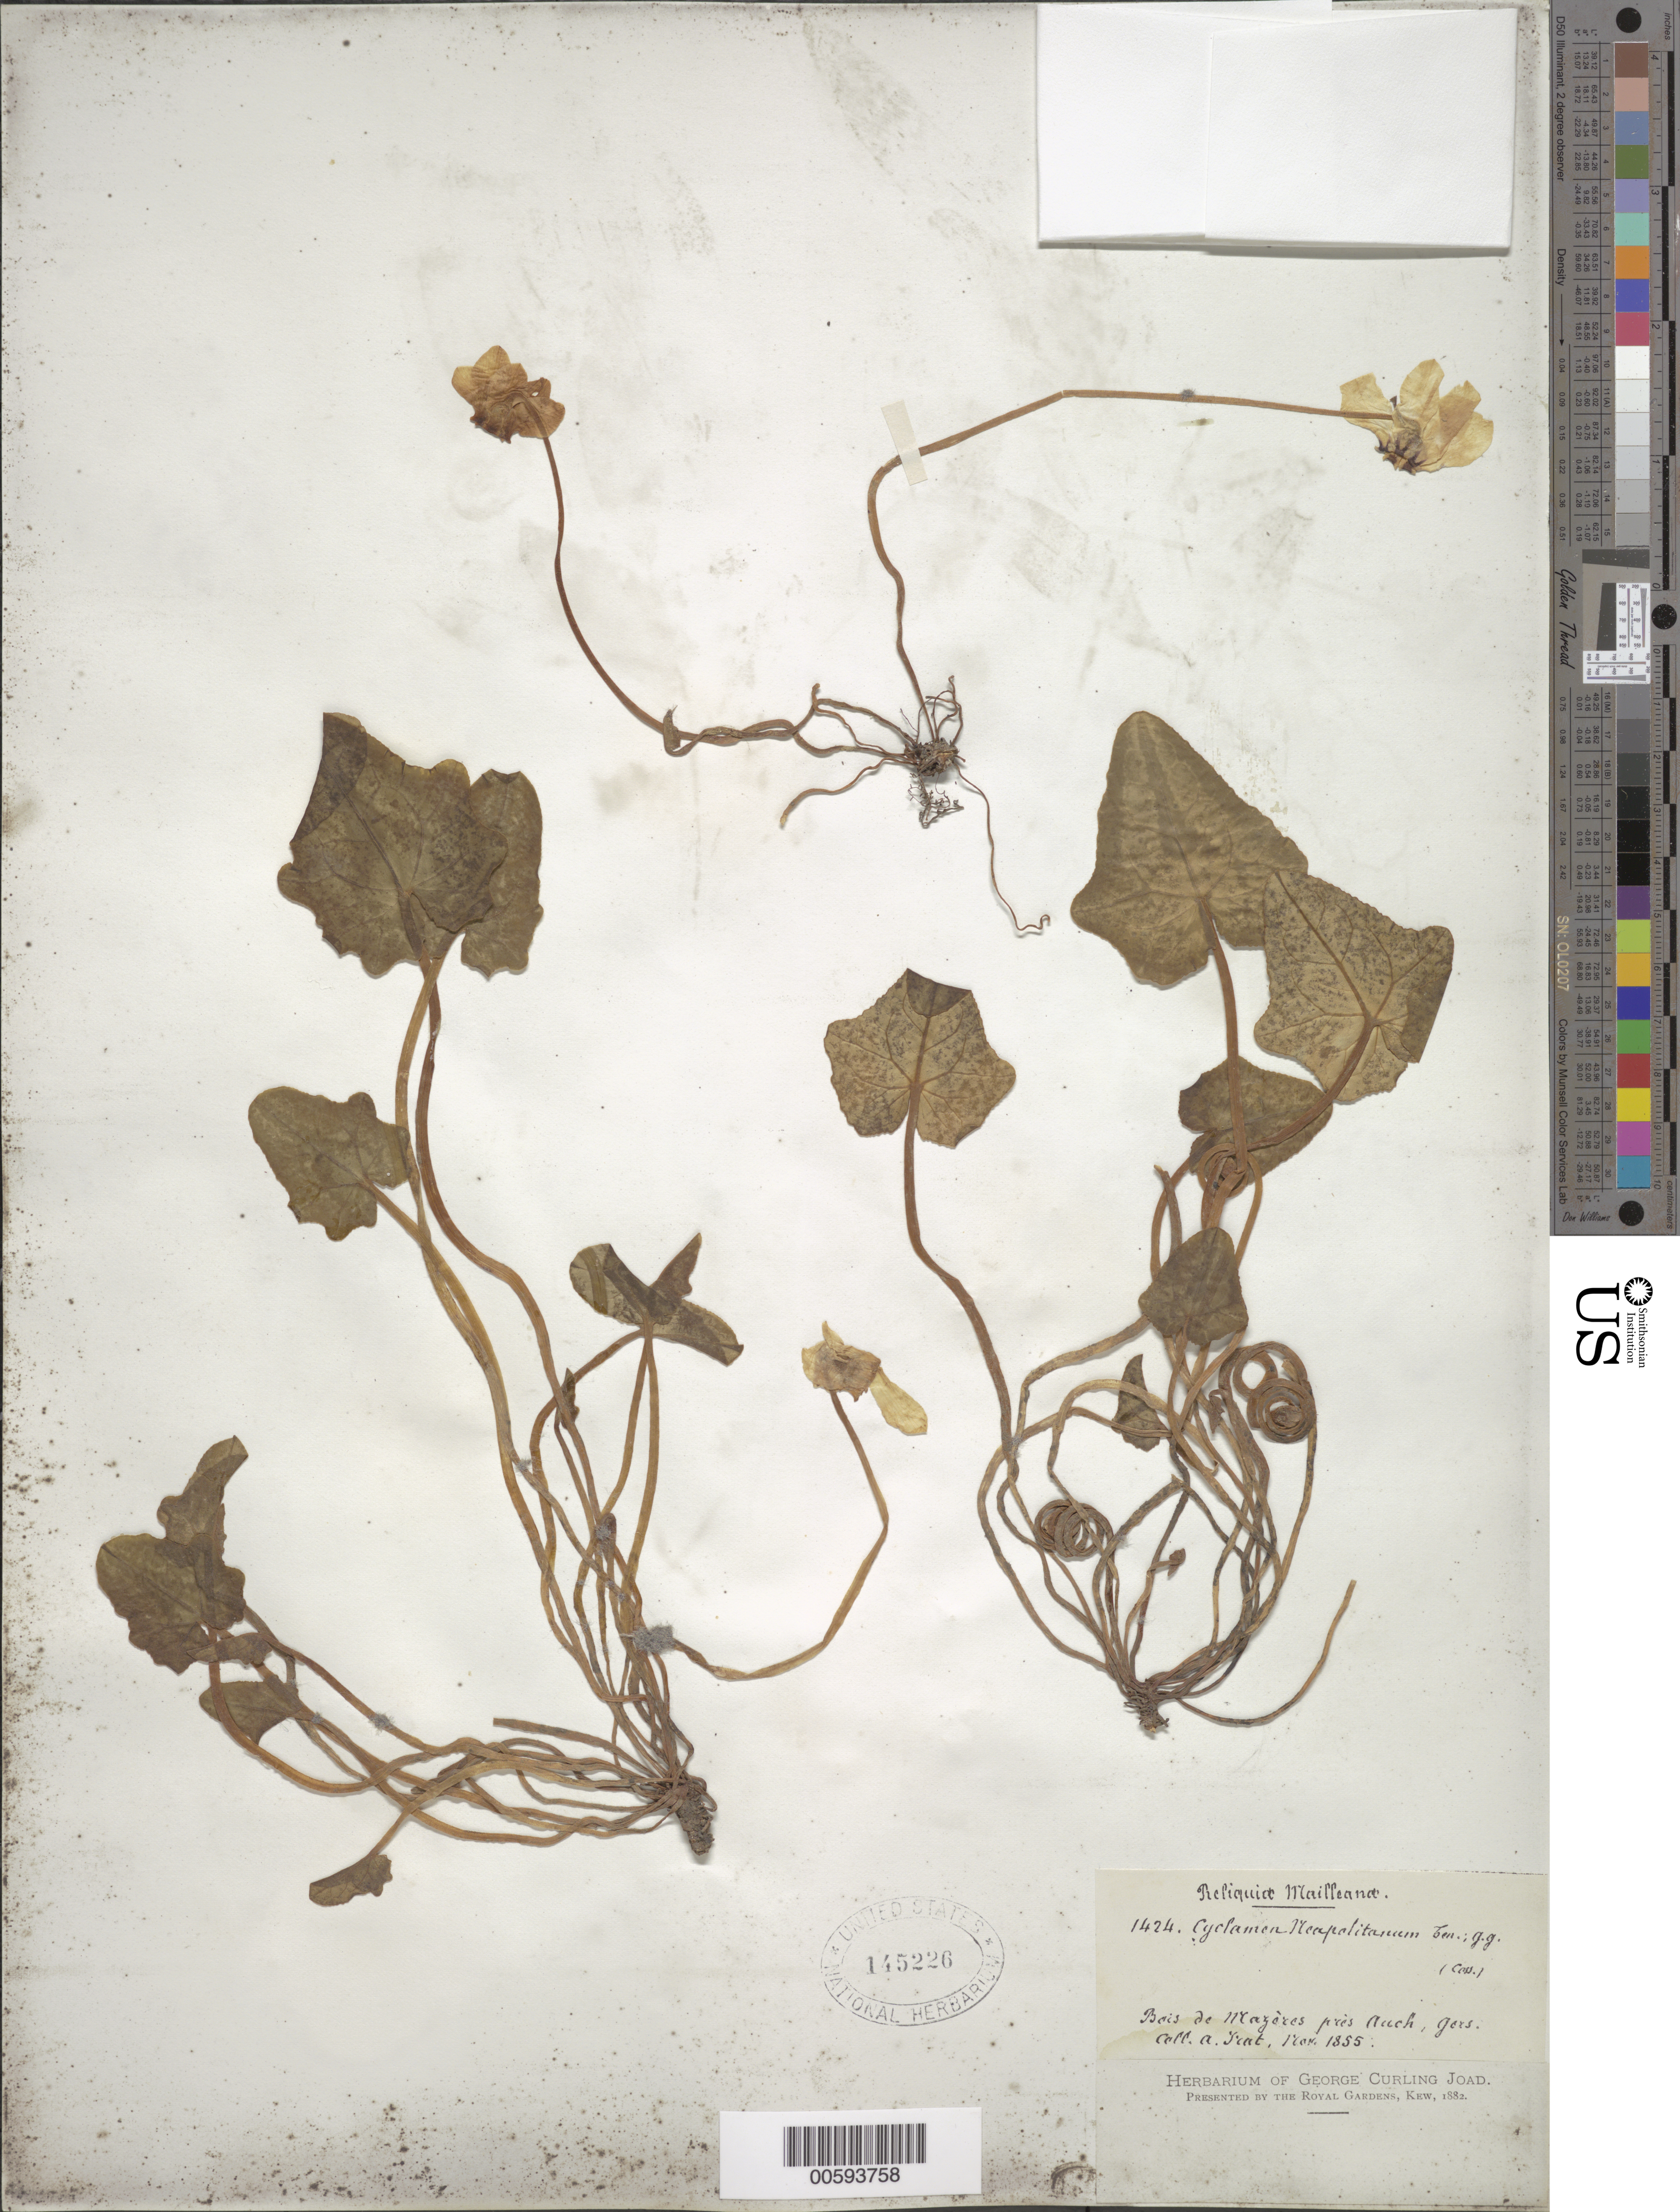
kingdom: Plantae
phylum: Tracheophyta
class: Magnoliopsida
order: Ericales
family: Primulaceae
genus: Cyclamen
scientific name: Cyclamen neapolitanum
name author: Ten.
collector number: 1424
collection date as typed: Nov 1855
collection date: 1855-11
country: Belgium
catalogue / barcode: US 145226